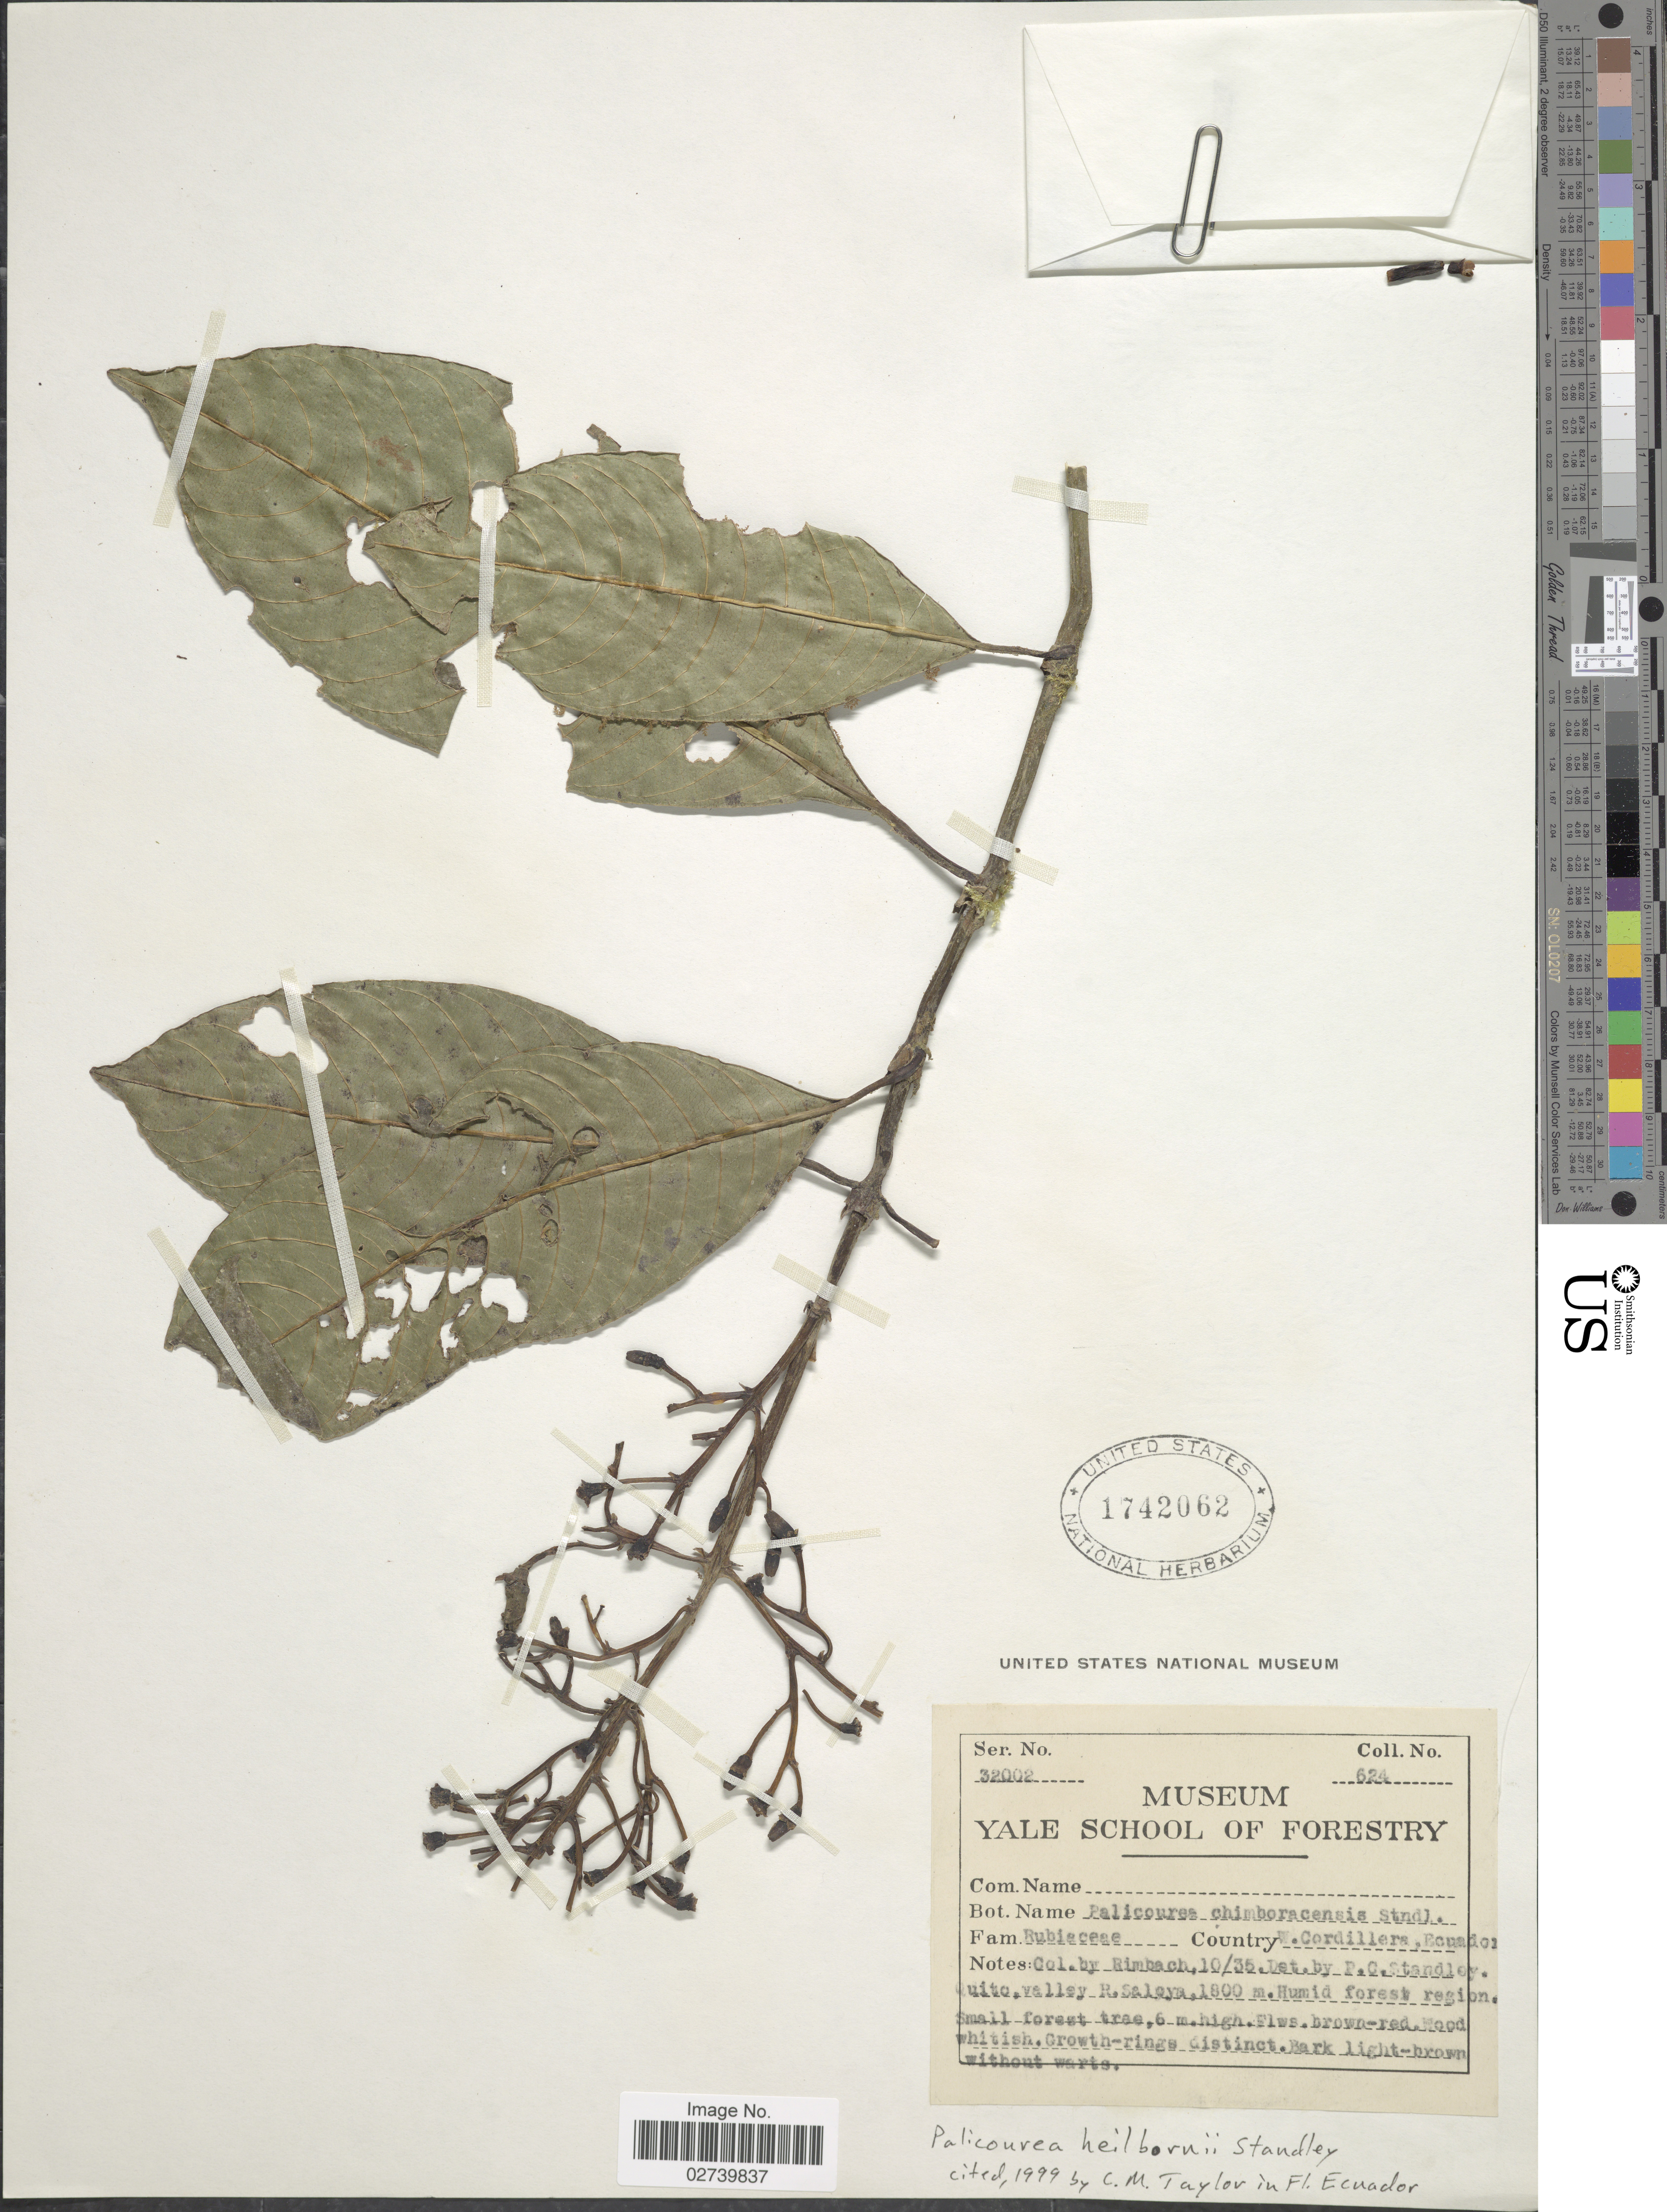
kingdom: Plantae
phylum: Tracheophyta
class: Magnoliopsida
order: Gentianales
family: Rubiaceae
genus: Palicourea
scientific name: Palicourea heilbornii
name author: Standl.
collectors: Rimbach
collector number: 624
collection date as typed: Transcribed d/m/y: /10/35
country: Ecuador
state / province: Pichincha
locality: W. Cordillera. Quito, valley R. Saloya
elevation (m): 1800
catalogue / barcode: US 1742062